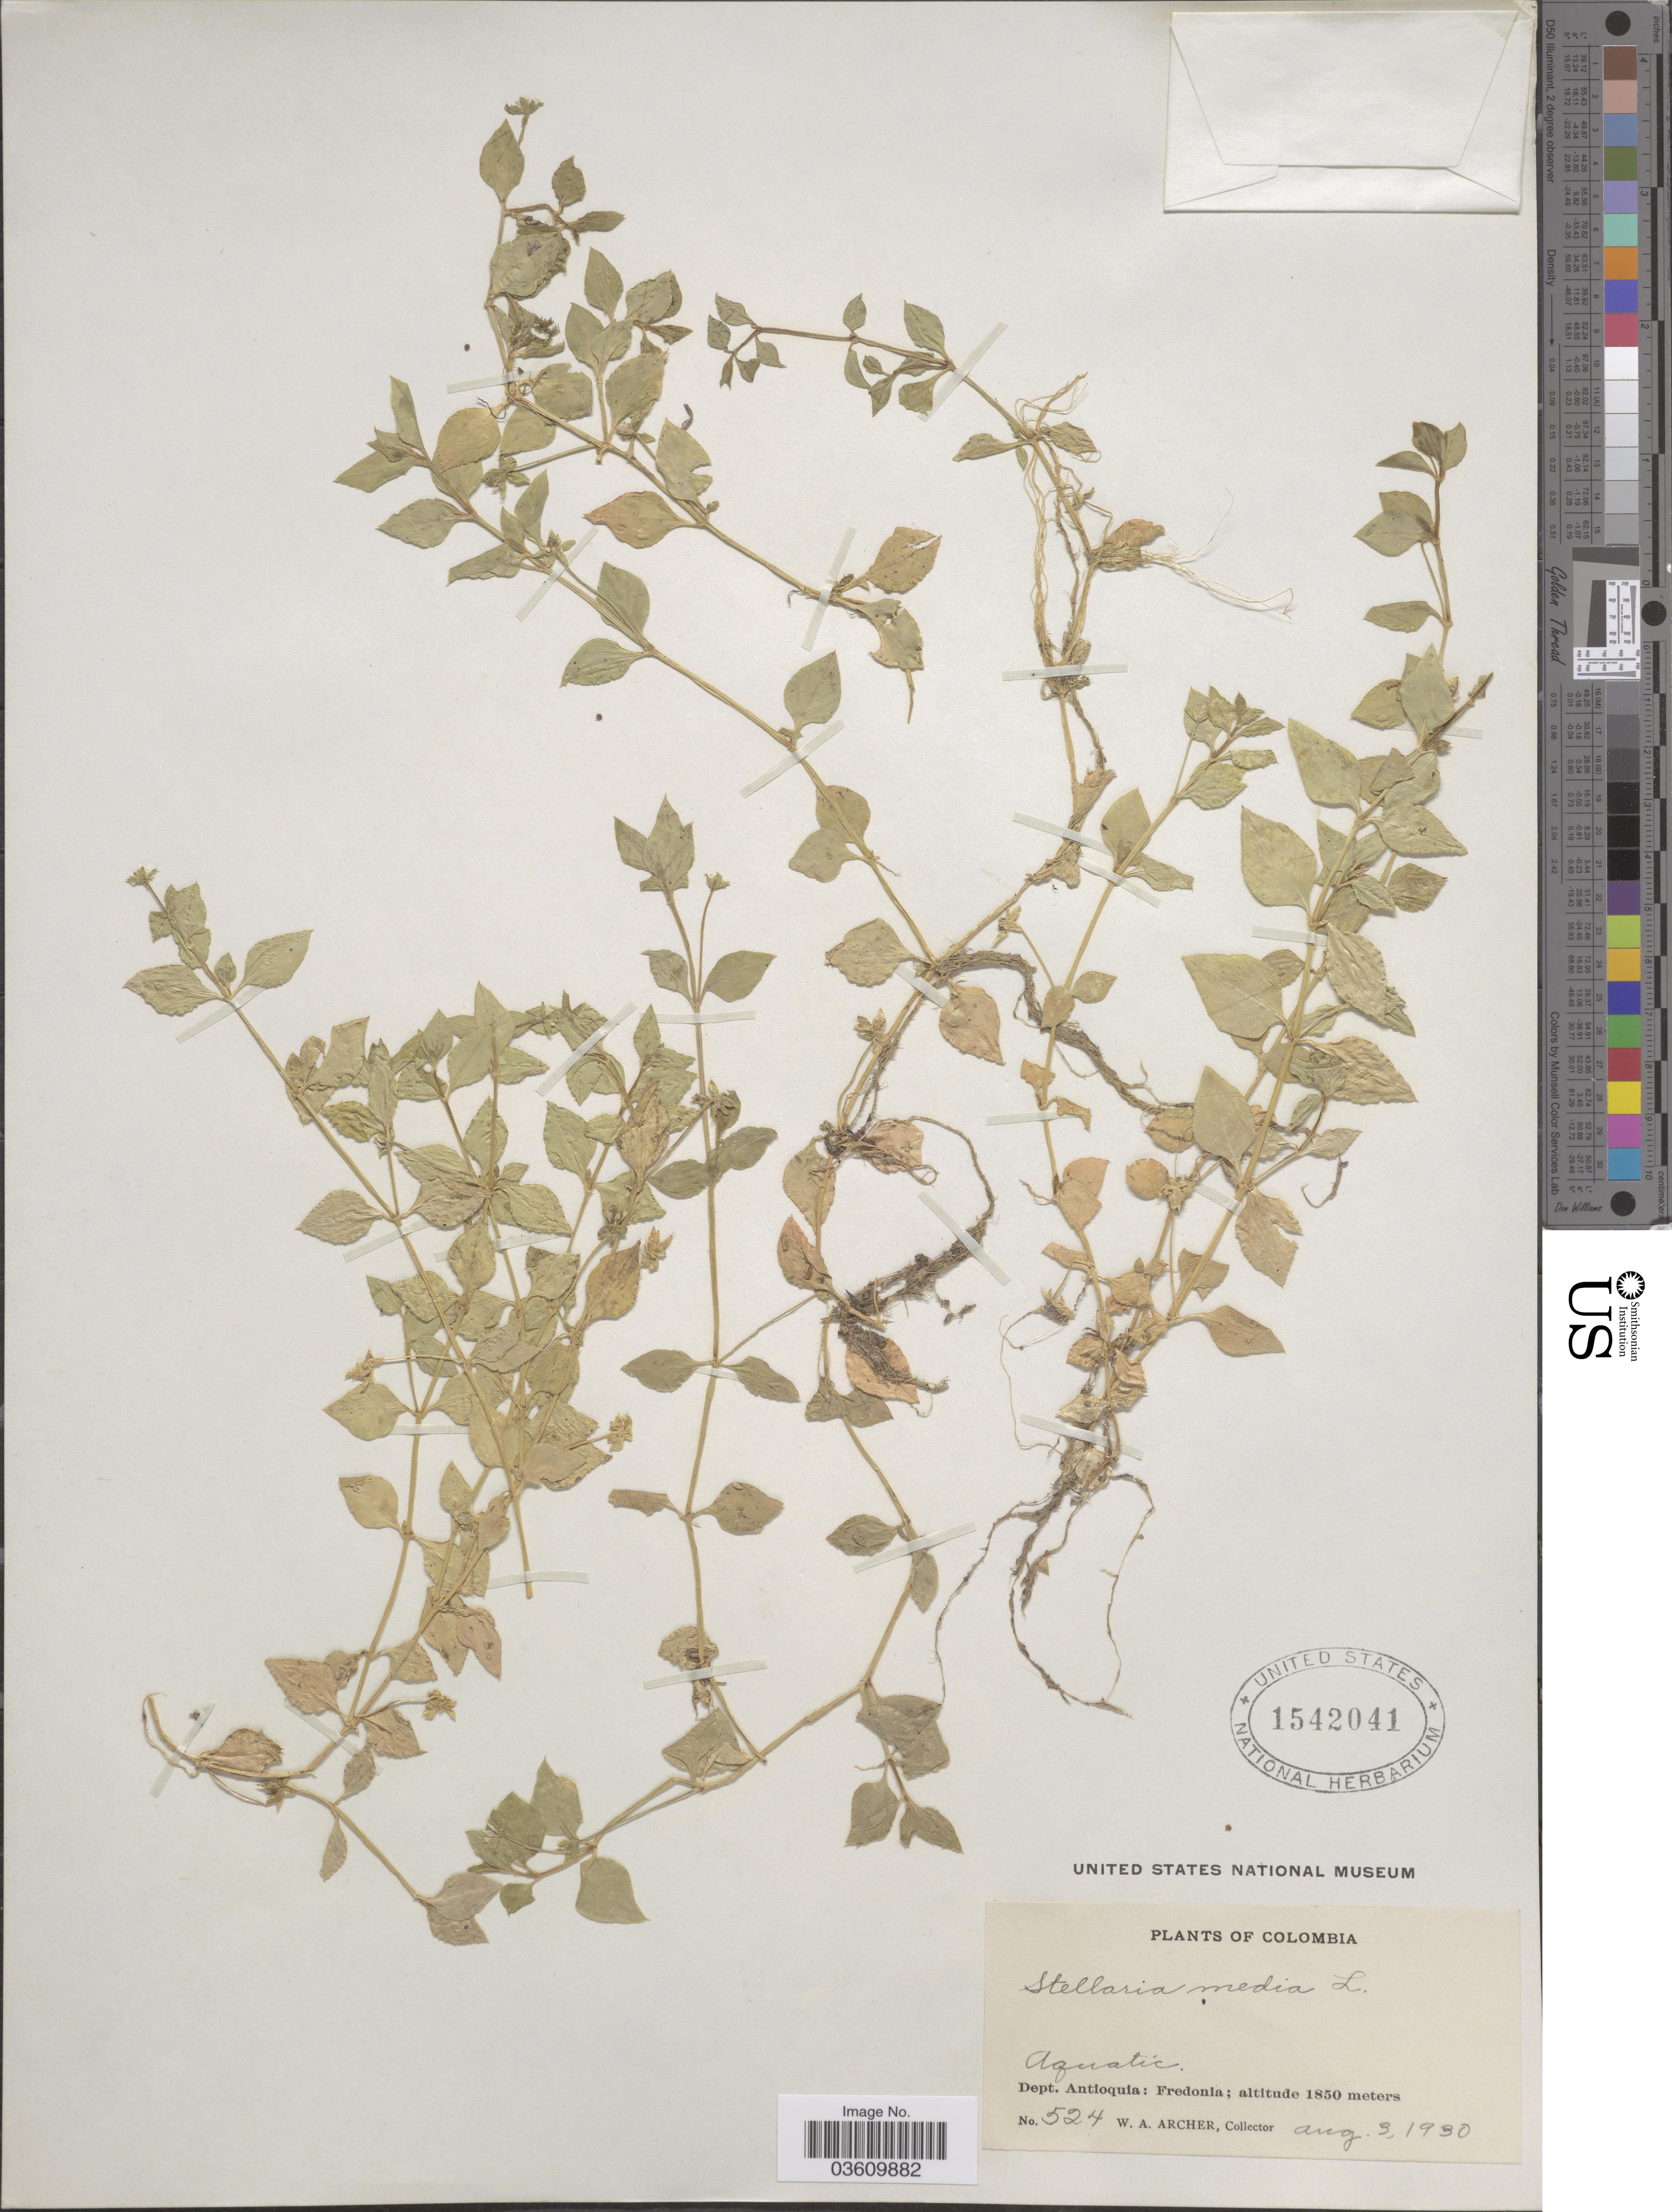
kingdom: Plantae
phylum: Tracheophyta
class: Magnoliopsida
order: Caryophyllales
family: Caryophyllaceae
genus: Stellaria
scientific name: Stellaria media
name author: (L.) Vill.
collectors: W. Archer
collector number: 524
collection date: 1930-08-03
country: Colombia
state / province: Antioquia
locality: Dept. Antioquia: Fredonia.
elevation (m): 1850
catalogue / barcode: US 1542041